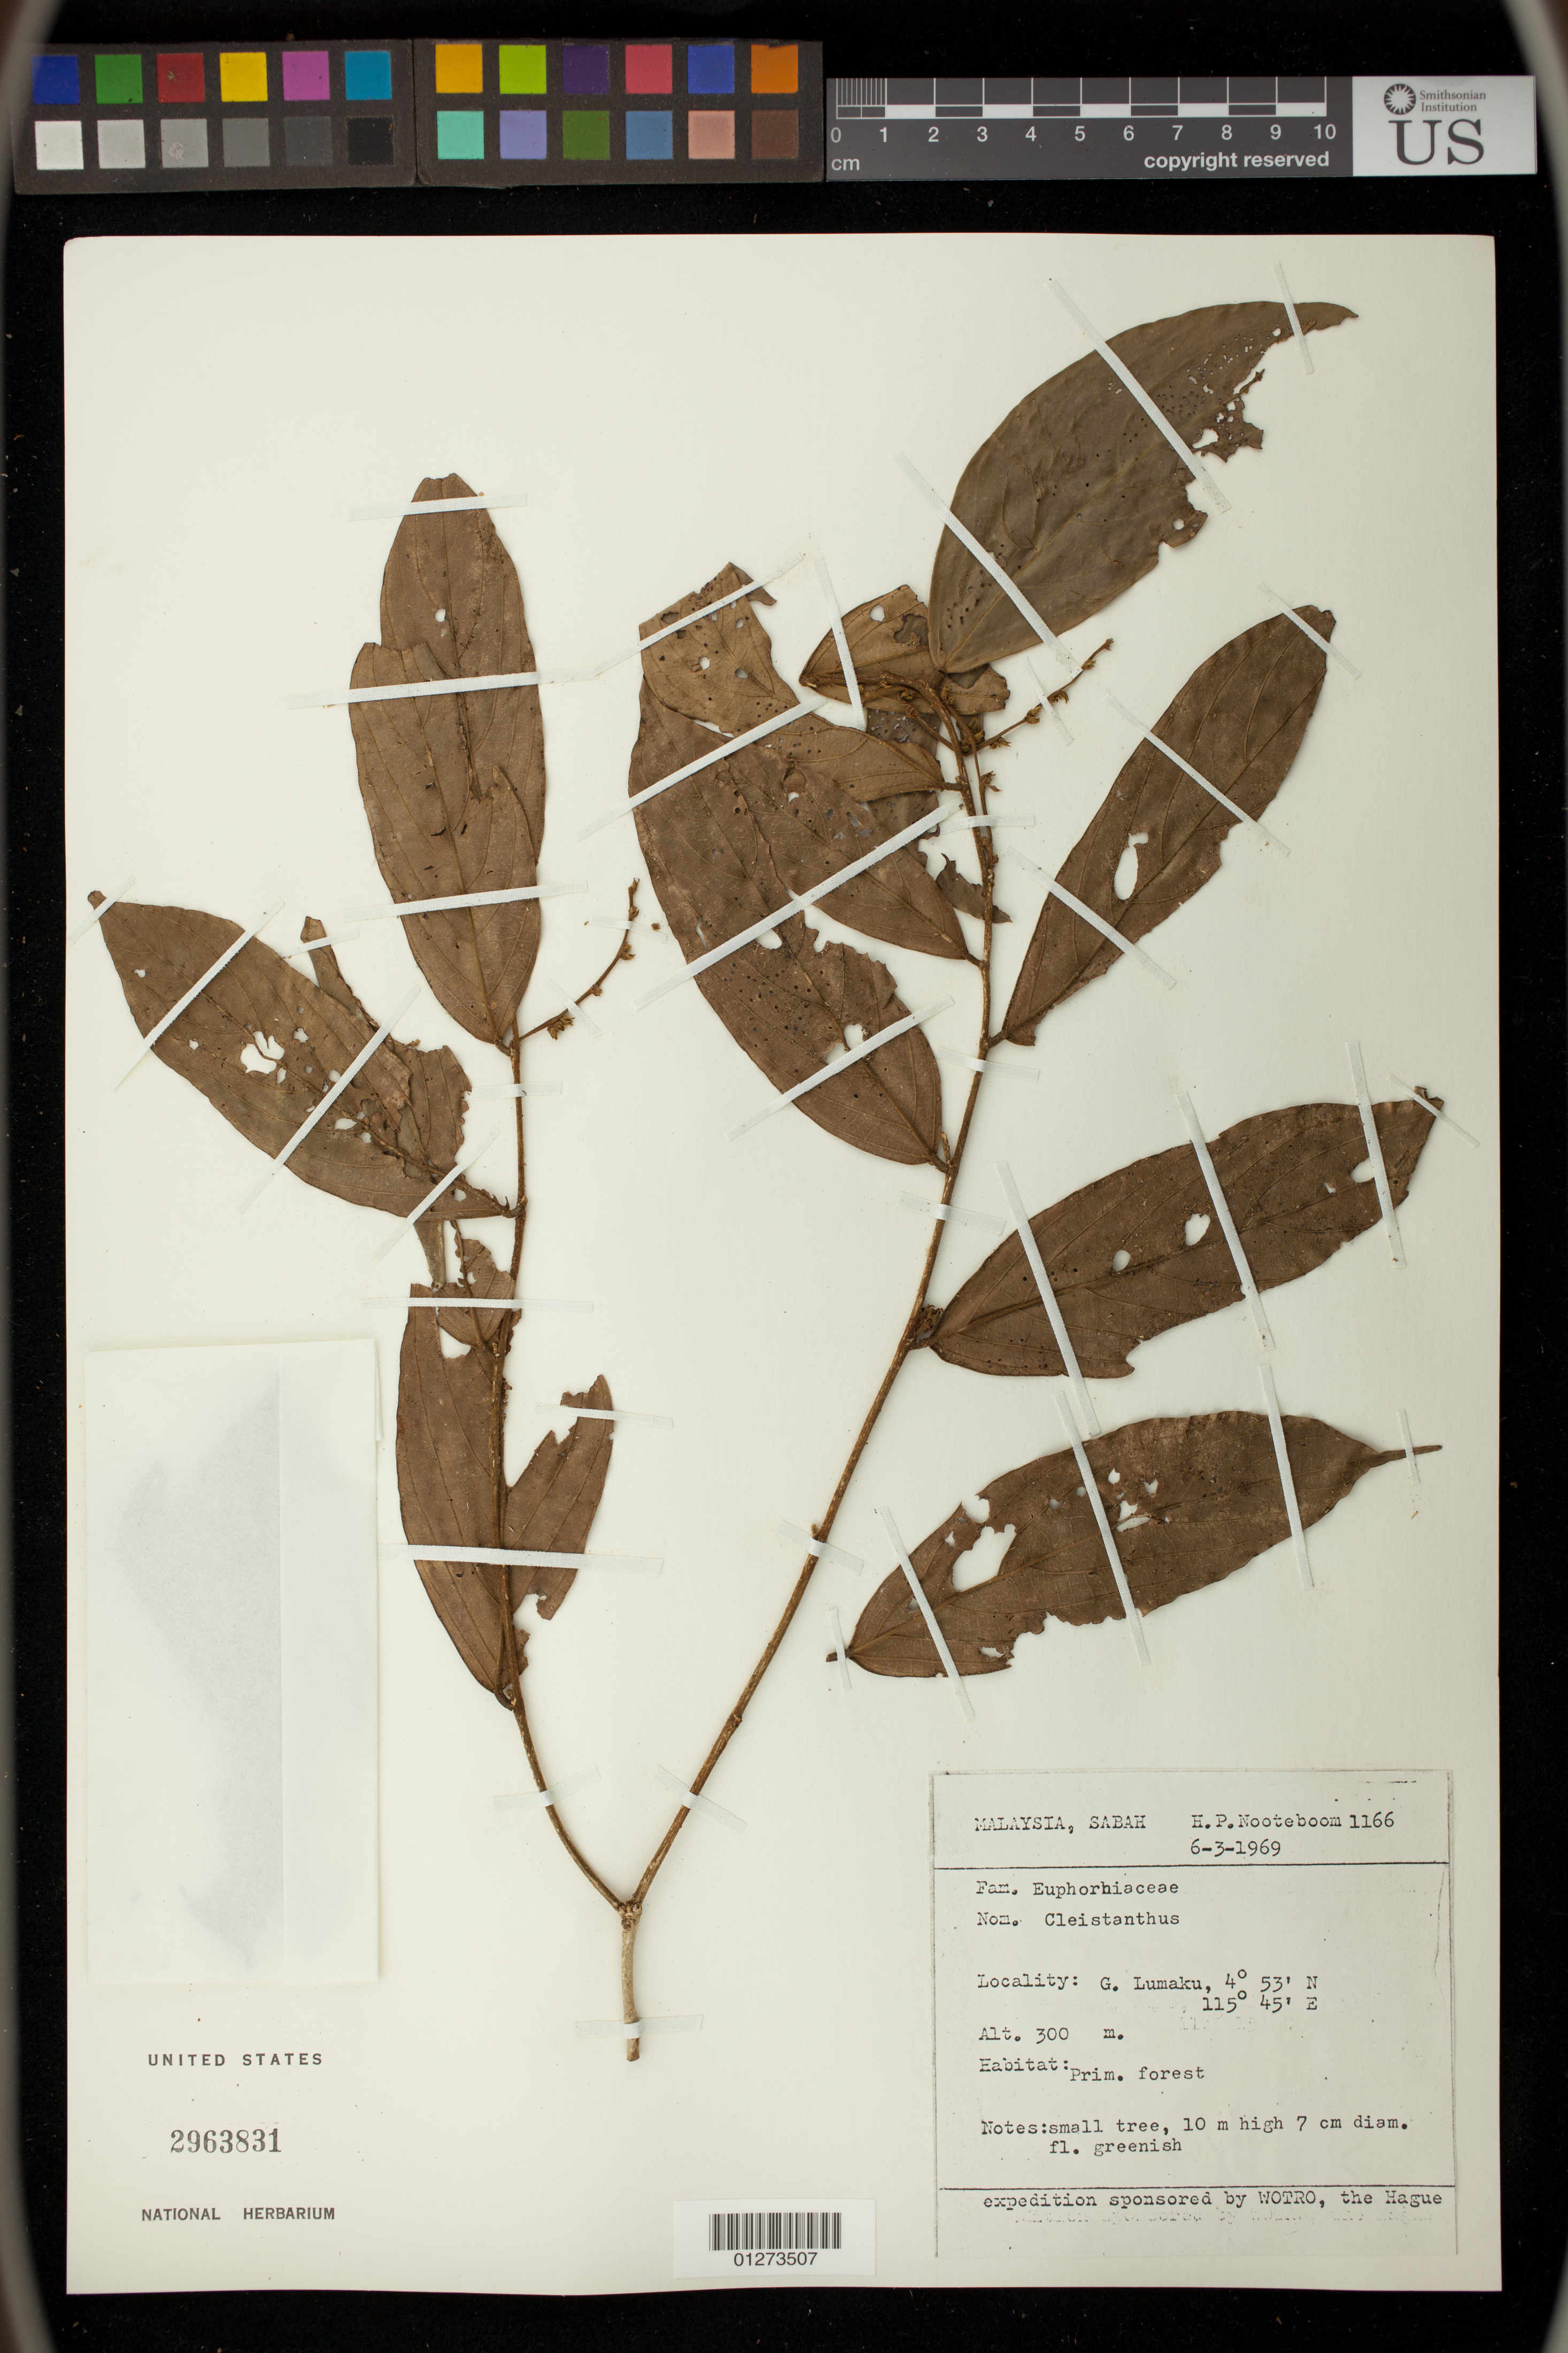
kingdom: Plantae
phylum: Tracheophyta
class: Magnoliopsida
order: Malpighiales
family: Phyllanthaceae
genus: Cleistanthus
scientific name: Cleistanthus sp.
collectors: H. P. Nooteboom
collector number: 1166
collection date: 1969-06-03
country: Malaysia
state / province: Sabah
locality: G. Lumaku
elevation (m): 300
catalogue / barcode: US 2963831